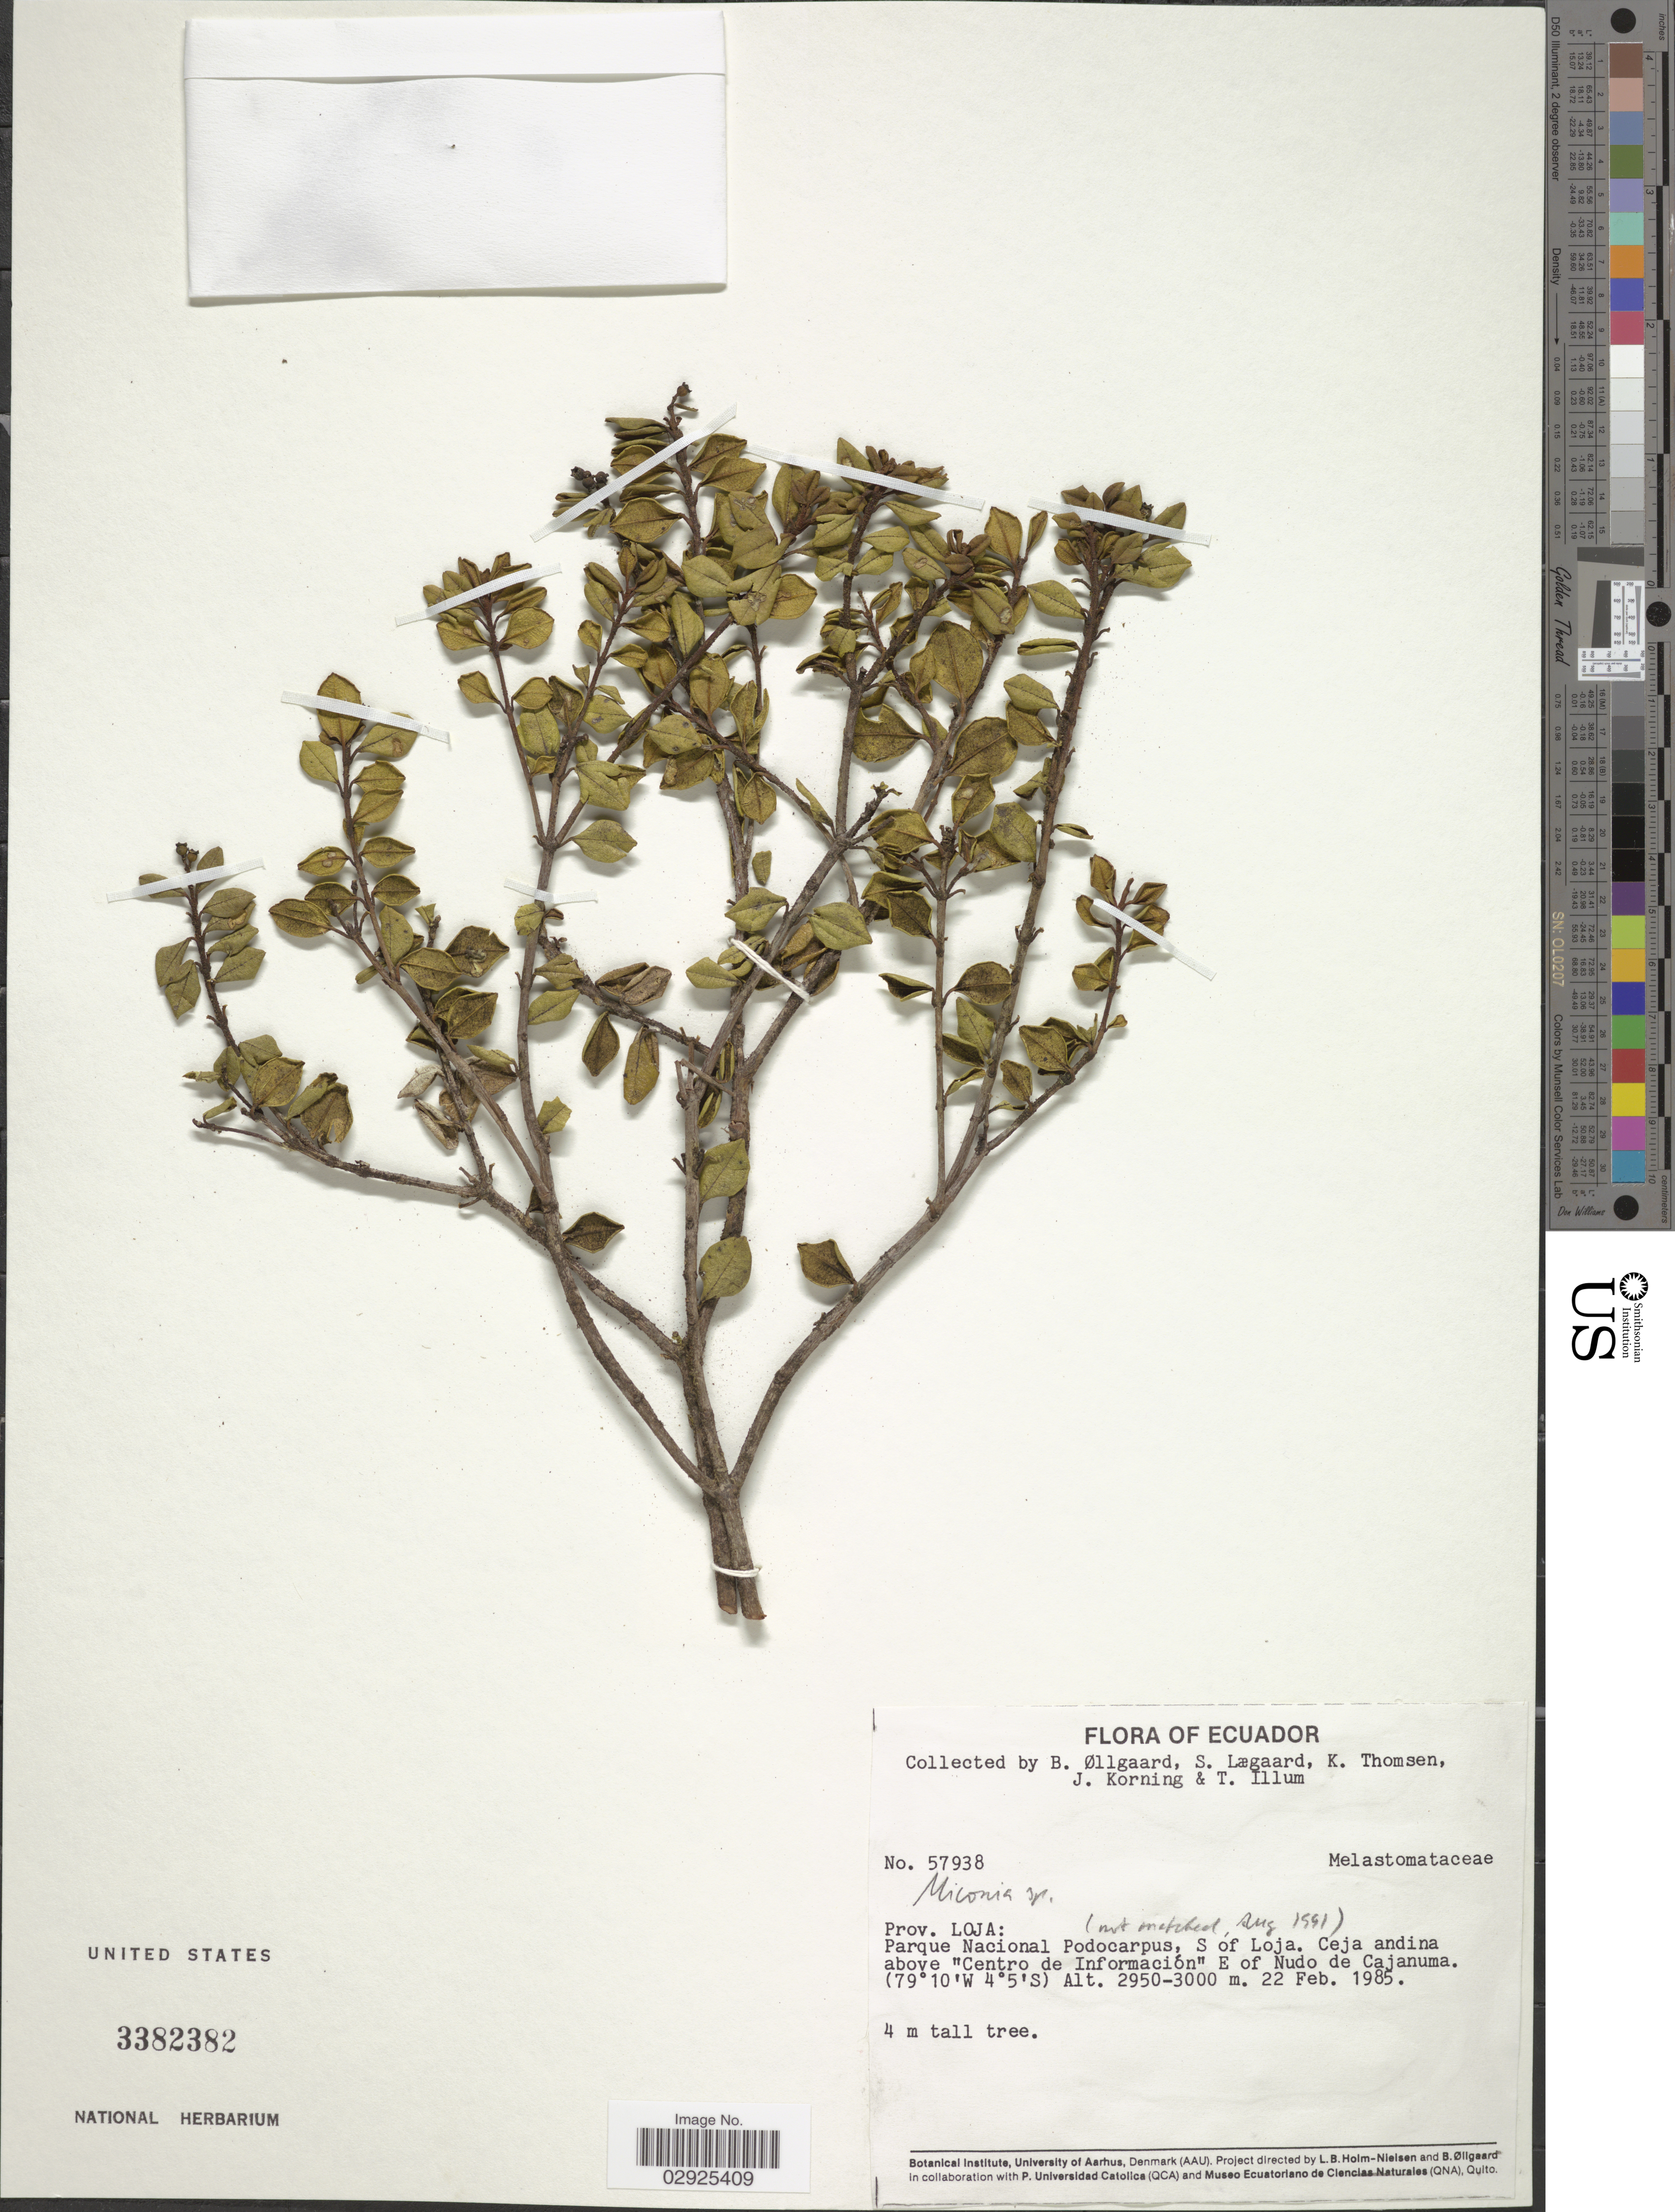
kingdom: Plantae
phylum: Tracheophyta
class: Magnoliopsida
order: Myrtales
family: Melastomataceae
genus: Miconia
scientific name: Miconia sp.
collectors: B. Øllgaard, S. Lægaard, K. Thomsen, J. Korning & T. Illum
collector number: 57938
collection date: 1985-02-22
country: Ecuador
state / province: Loja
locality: Prov. Loja: Parque Nacional Podocarpus, S of Loja, Ceja andina above "Centro de Información" E of Nudo de Cajanuma.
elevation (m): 2950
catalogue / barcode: US 3382382